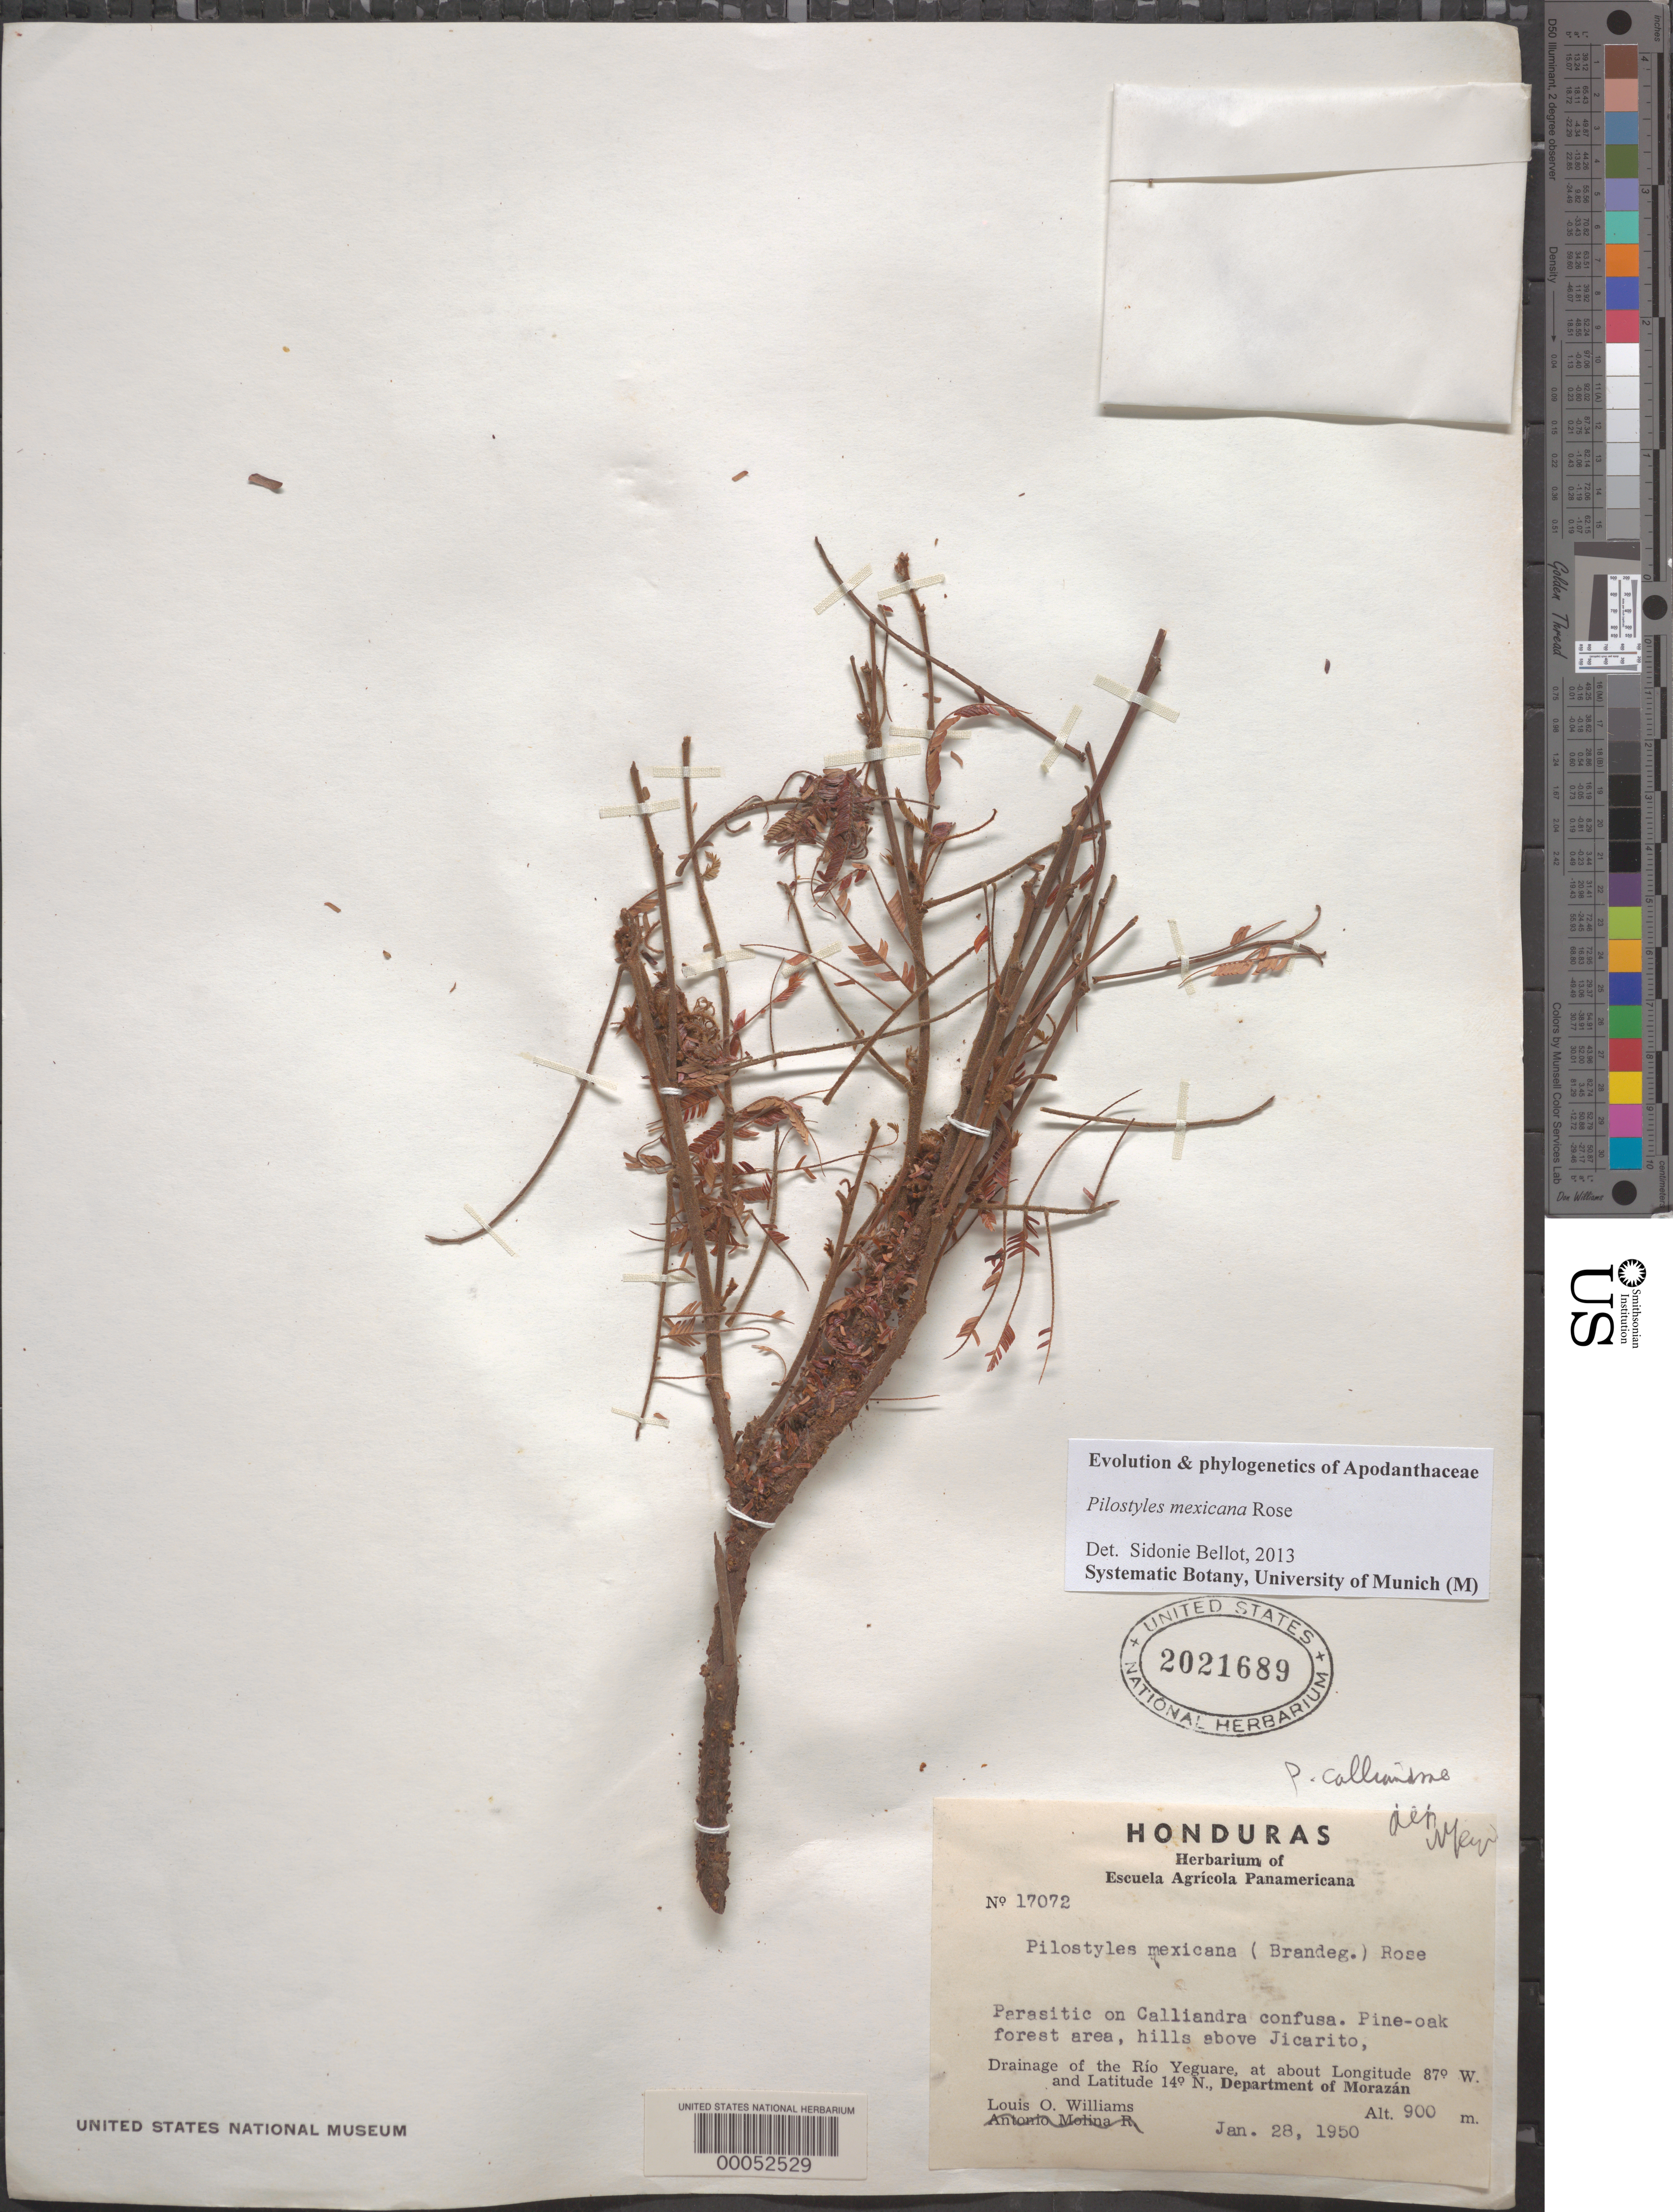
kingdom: Plantae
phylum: Tracheophyta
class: Magnoliopsida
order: Cucurbitales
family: Apodanthaceae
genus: Pilostyles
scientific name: Pilostyles mexicana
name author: (Brandegee) Rose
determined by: Bellot, Sidonie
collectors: L. O. Williams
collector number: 17072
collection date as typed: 28 Jan 1950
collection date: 1950-01-28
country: Honduras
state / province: Fco. Morazán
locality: Drainage of the río Yeguare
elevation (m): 900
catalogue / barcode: US 2021689